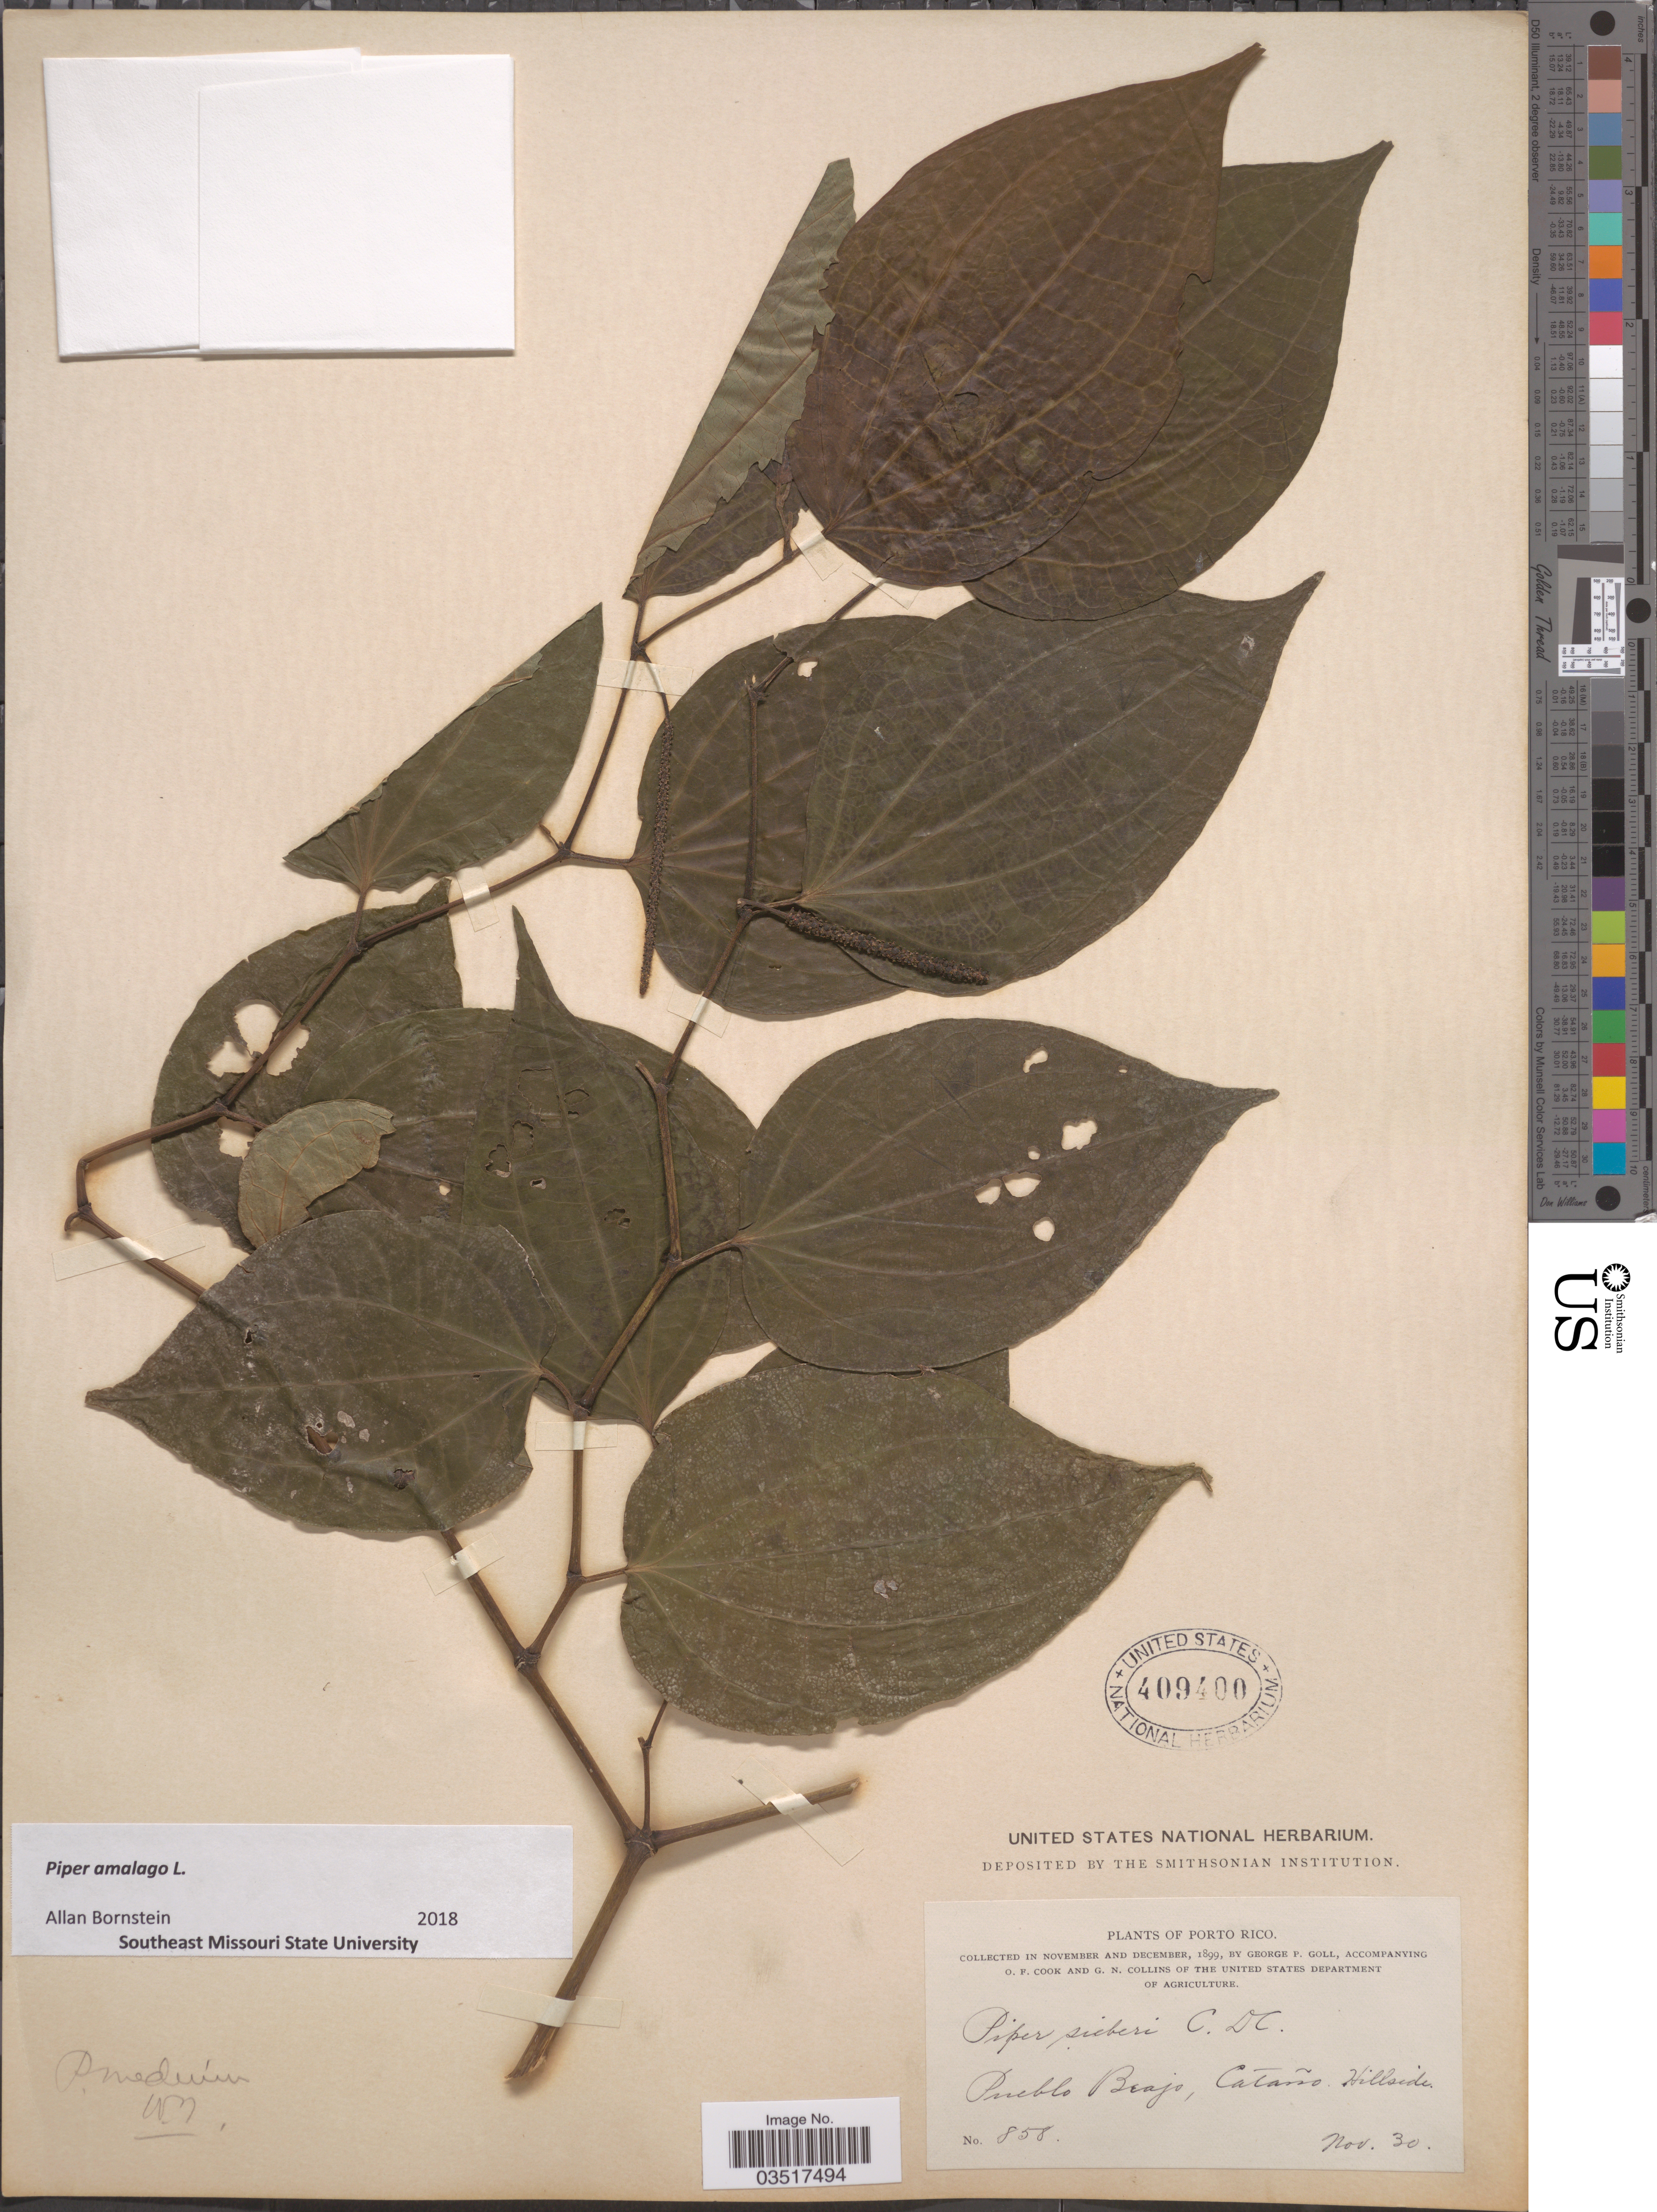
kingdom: Plantae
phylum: Tracheophyta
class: Magnoliopsida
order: Piperales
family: Piperaceae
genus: Piper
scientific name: Piper amalago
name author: L.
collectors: G. P. Goll, O. F. Cook & G. Collins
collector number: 858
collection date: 1899-11-30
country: Puerto Rico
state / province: Cataño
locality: Porto Rico. Pueblo Beajo [interpreted], Cataño Hillside.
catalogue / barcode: US 409400